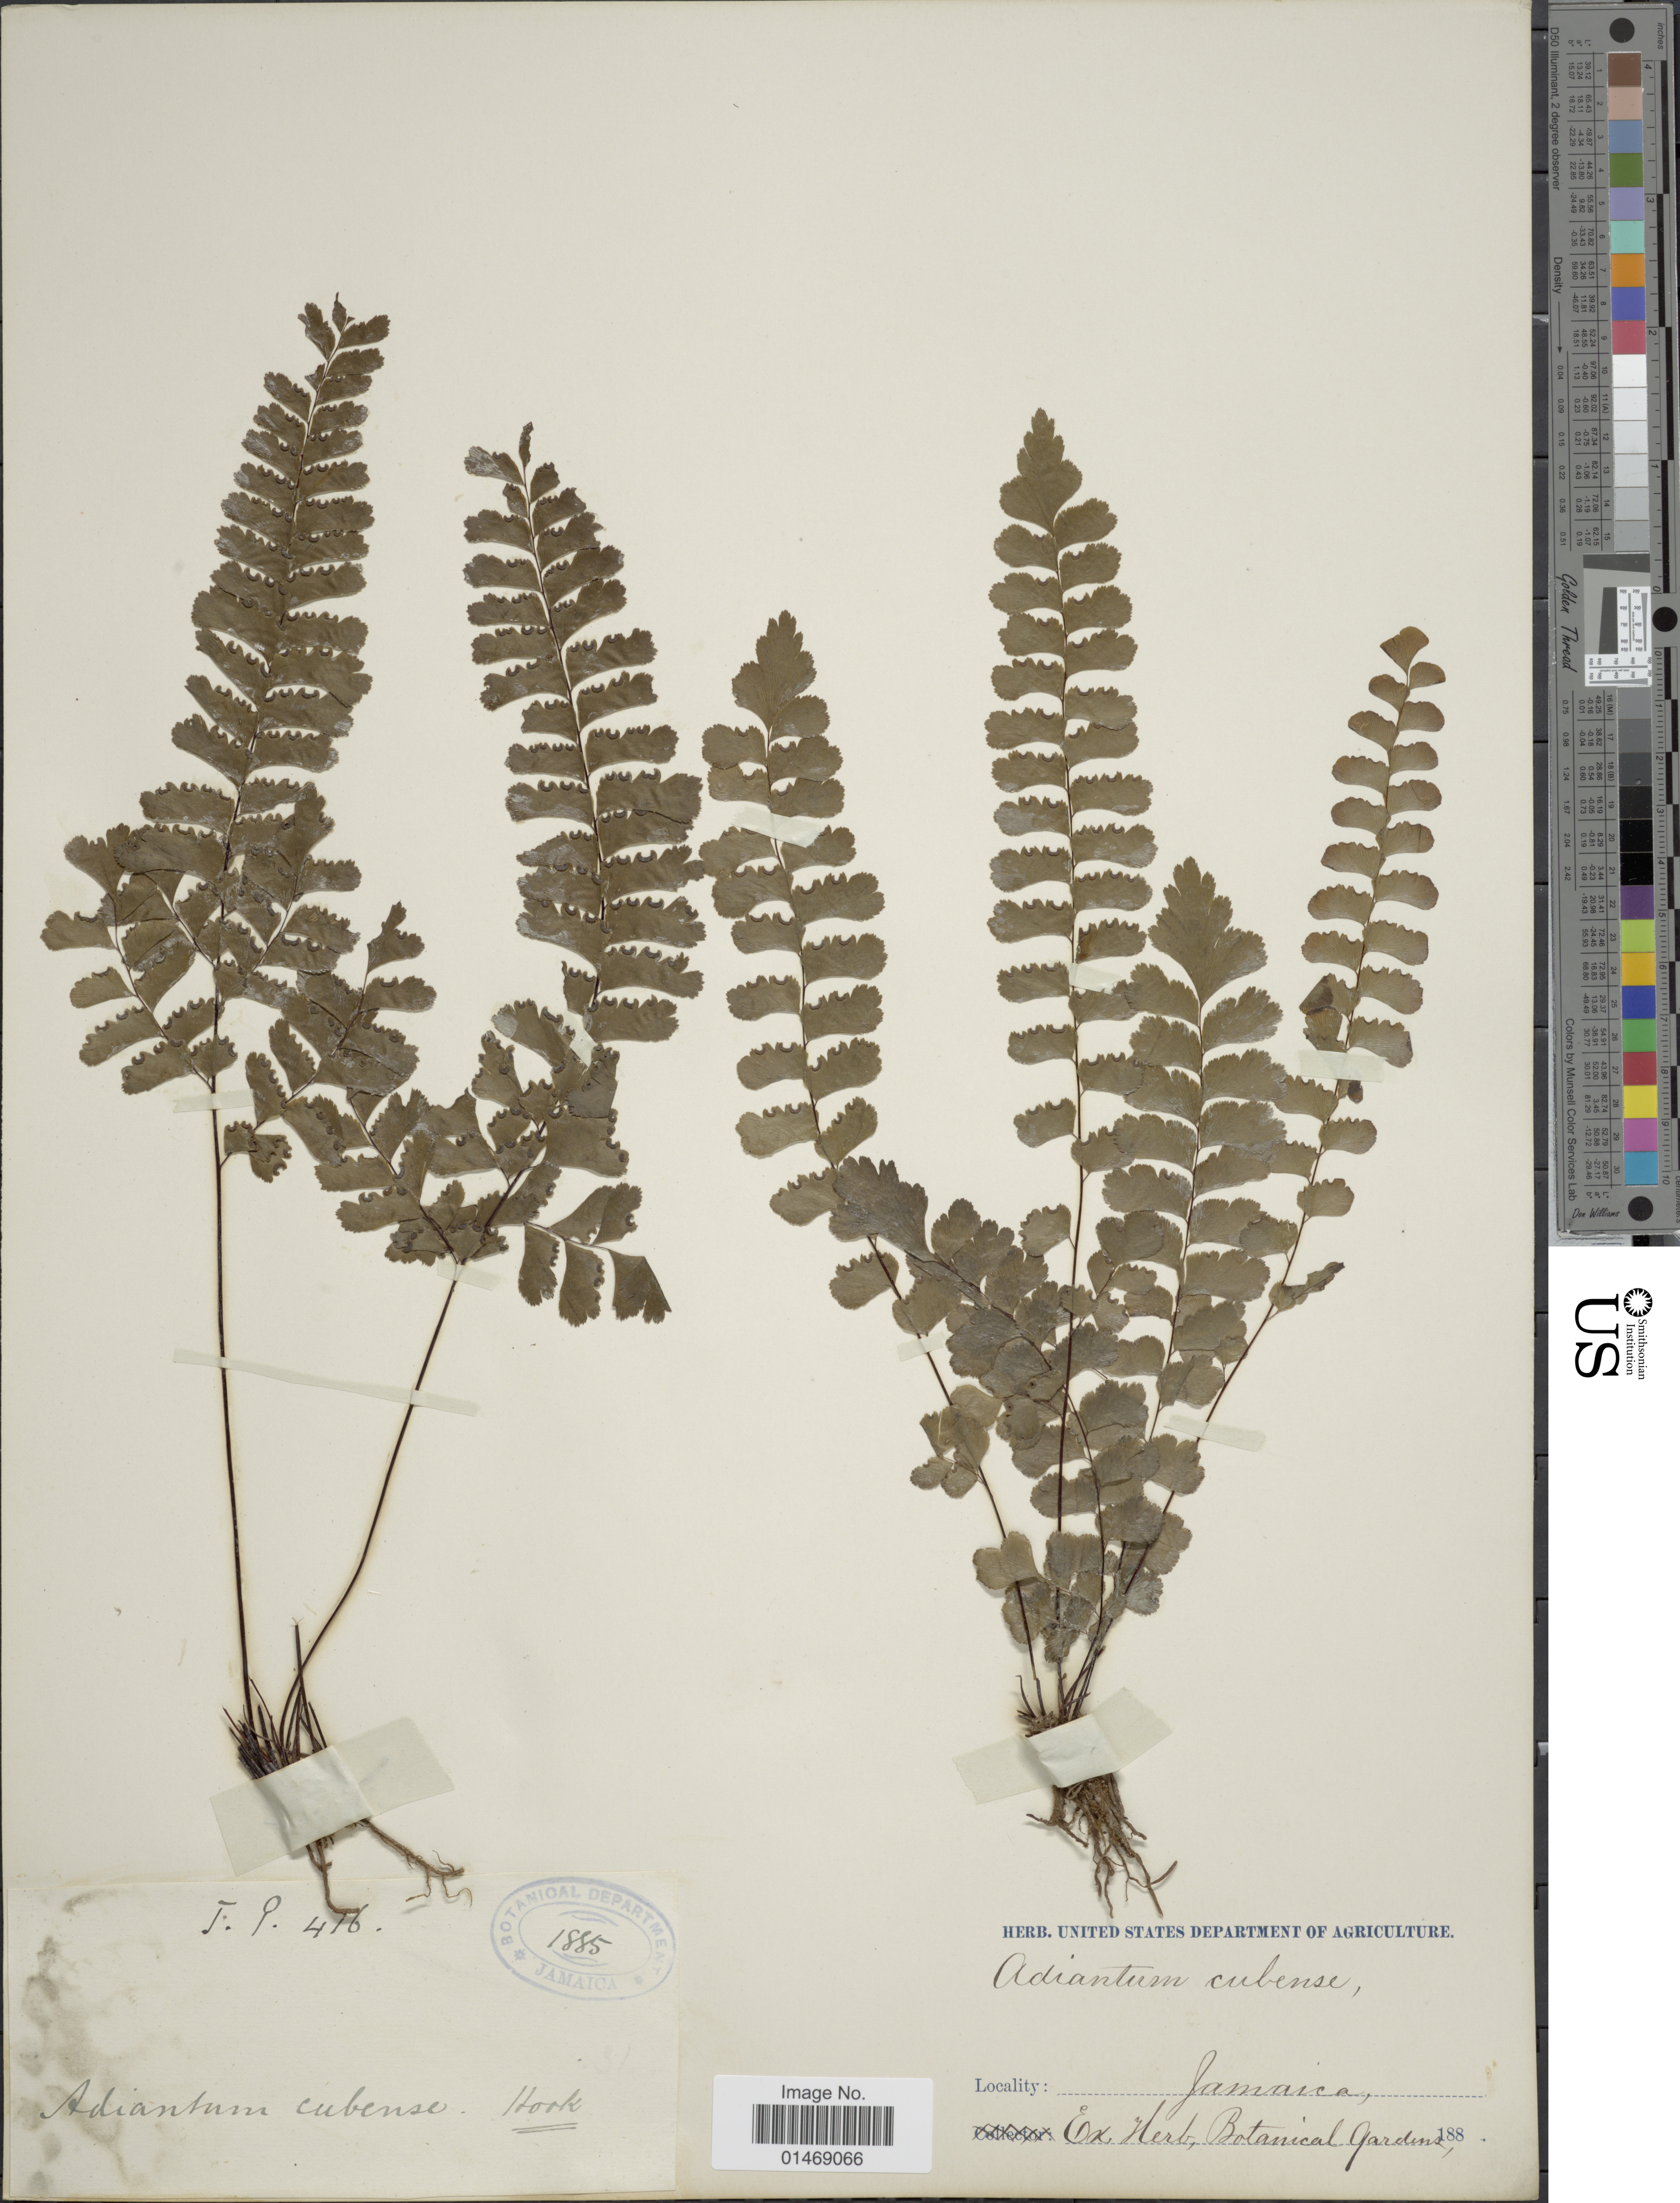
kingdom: Plantae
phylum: Tracheophyta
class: Polypodiopsida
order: Polypodiales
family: Pteridaceae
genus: Adiantum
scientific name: Adiantum melanoleucum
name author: Willd.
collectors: ex herb. Bot. Gard.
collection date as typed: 188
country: Jamaica